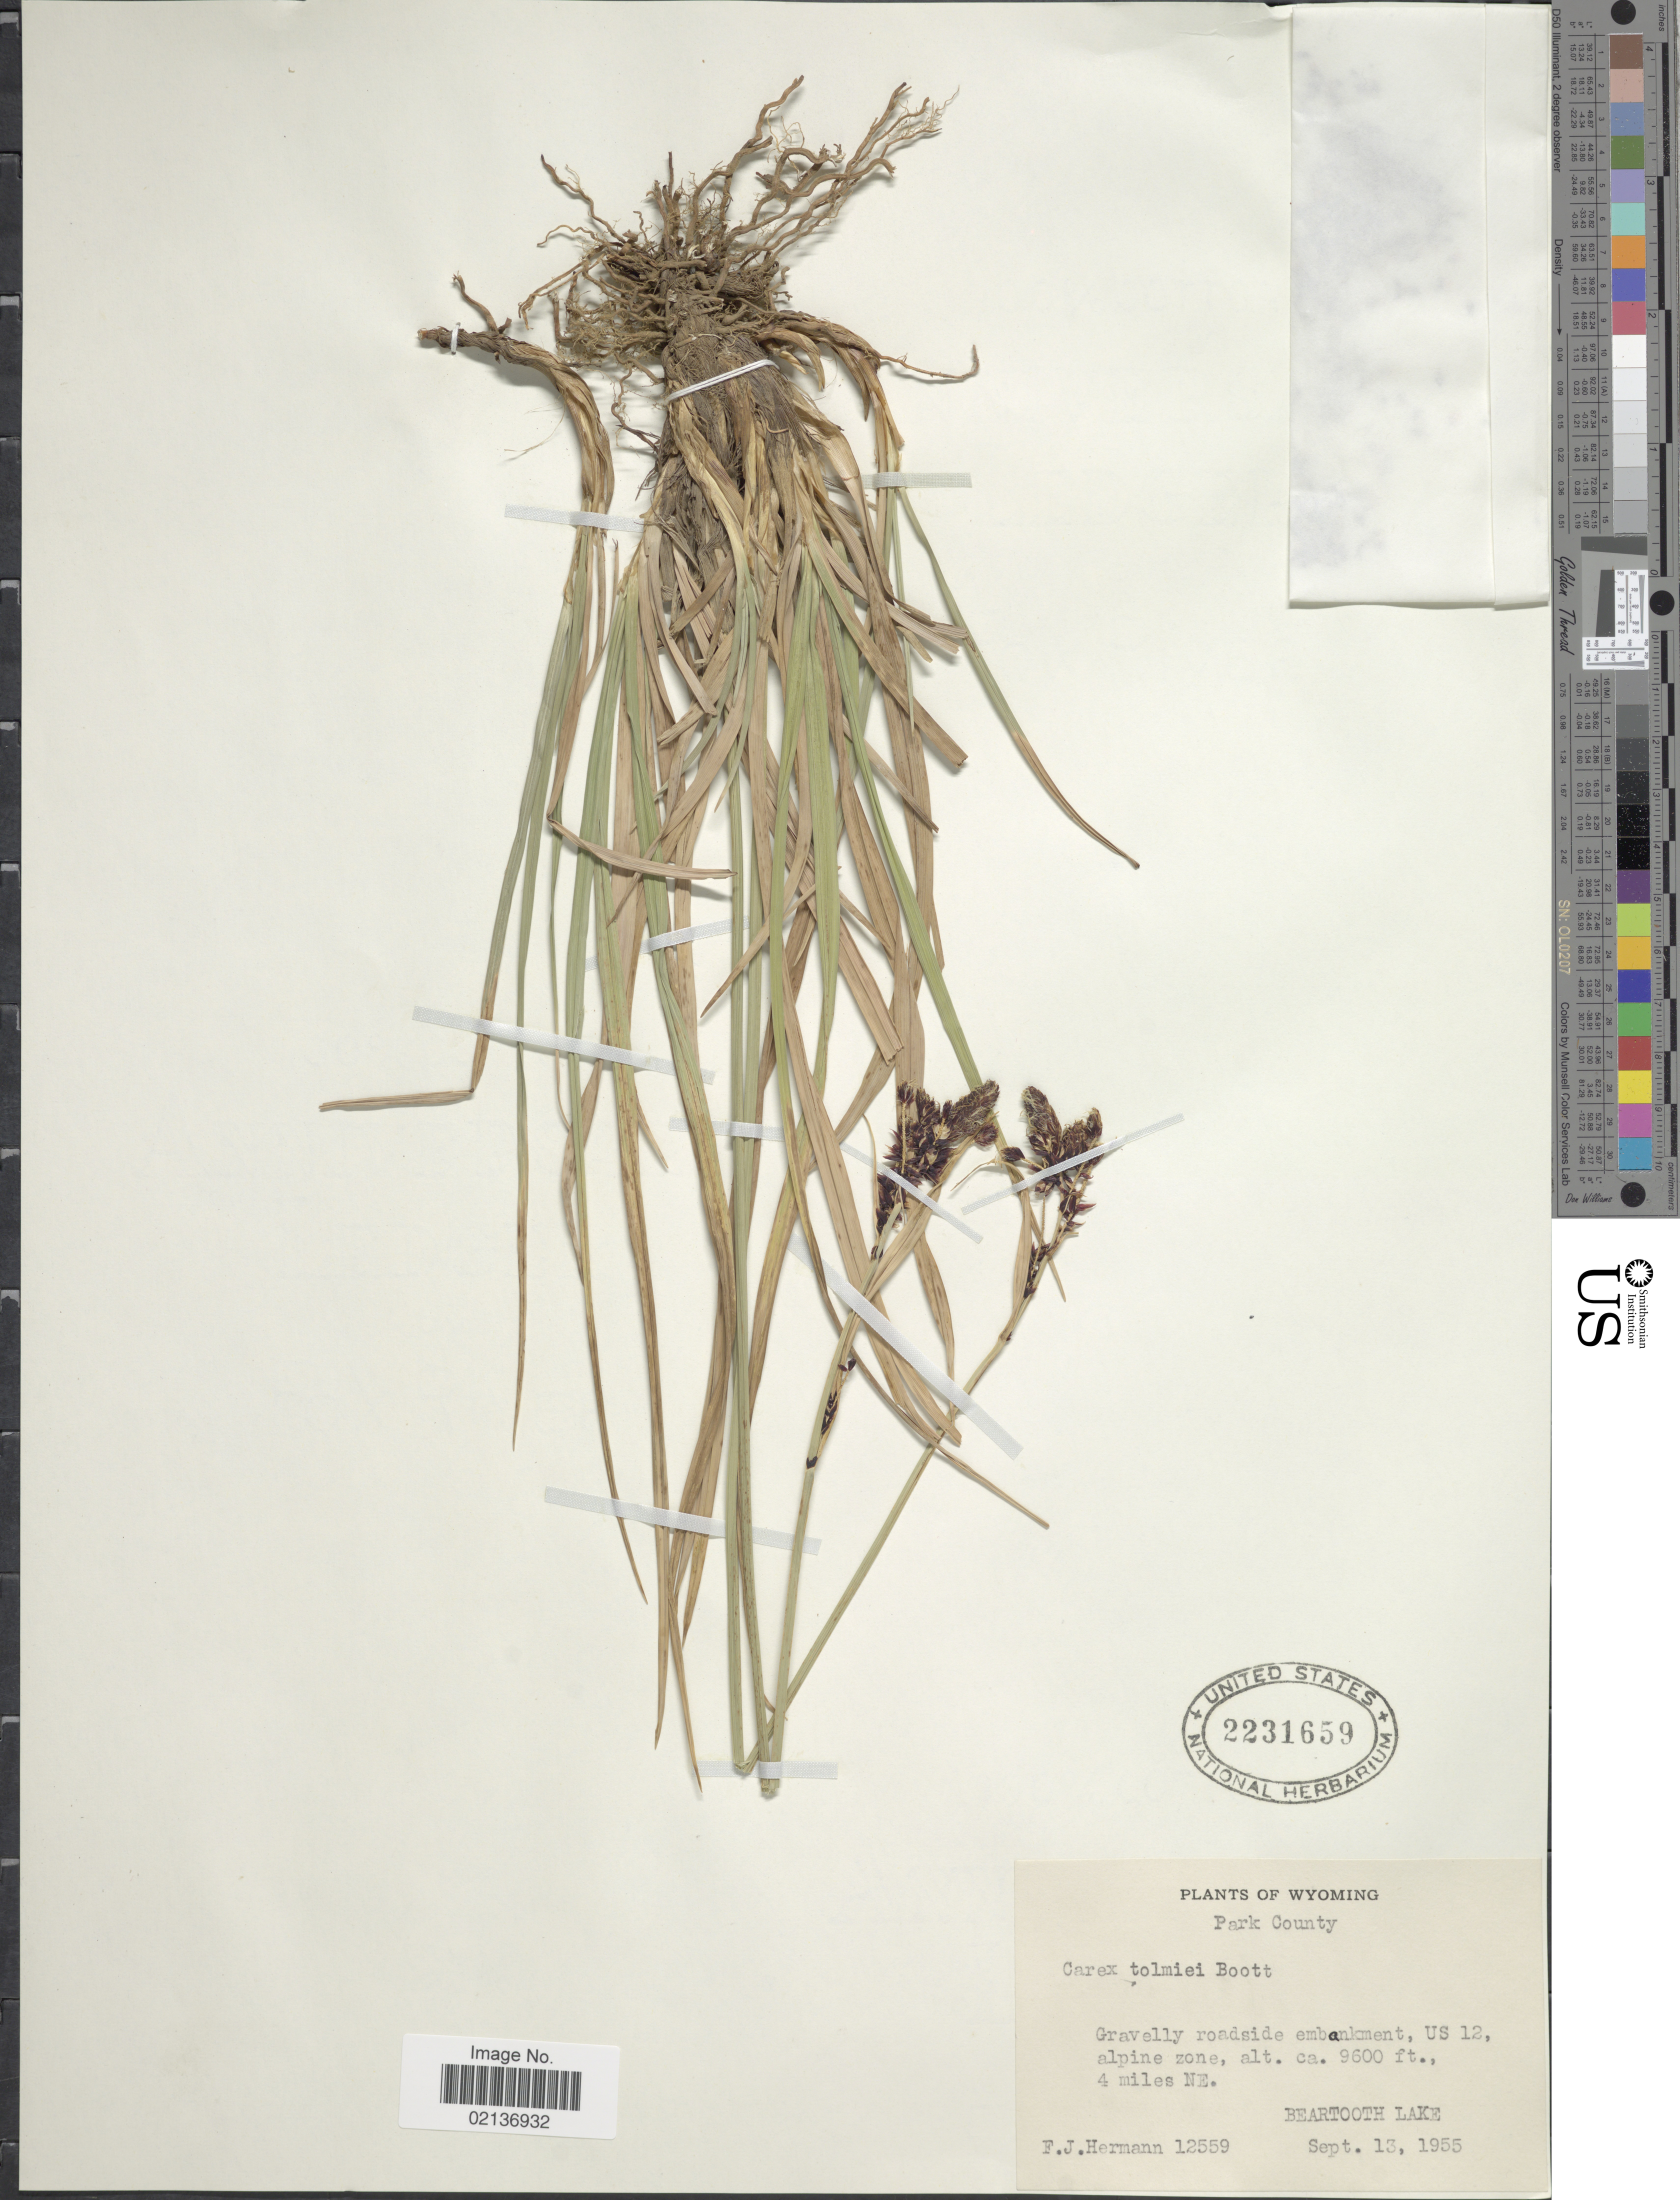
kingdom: Plantae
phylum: Tracheophyta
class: Liliopsida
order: Poales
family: Cyperaceae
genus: Carex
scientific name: Carex spectabilis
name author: Dewey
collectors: F. J. Hermann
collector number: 12559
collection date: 1955-09-13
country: United States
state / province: Wyoming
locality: Park County, US 12, alpine zone, 4 miles NE Beartooth Lake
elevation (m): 2926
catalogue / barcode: US 2231659